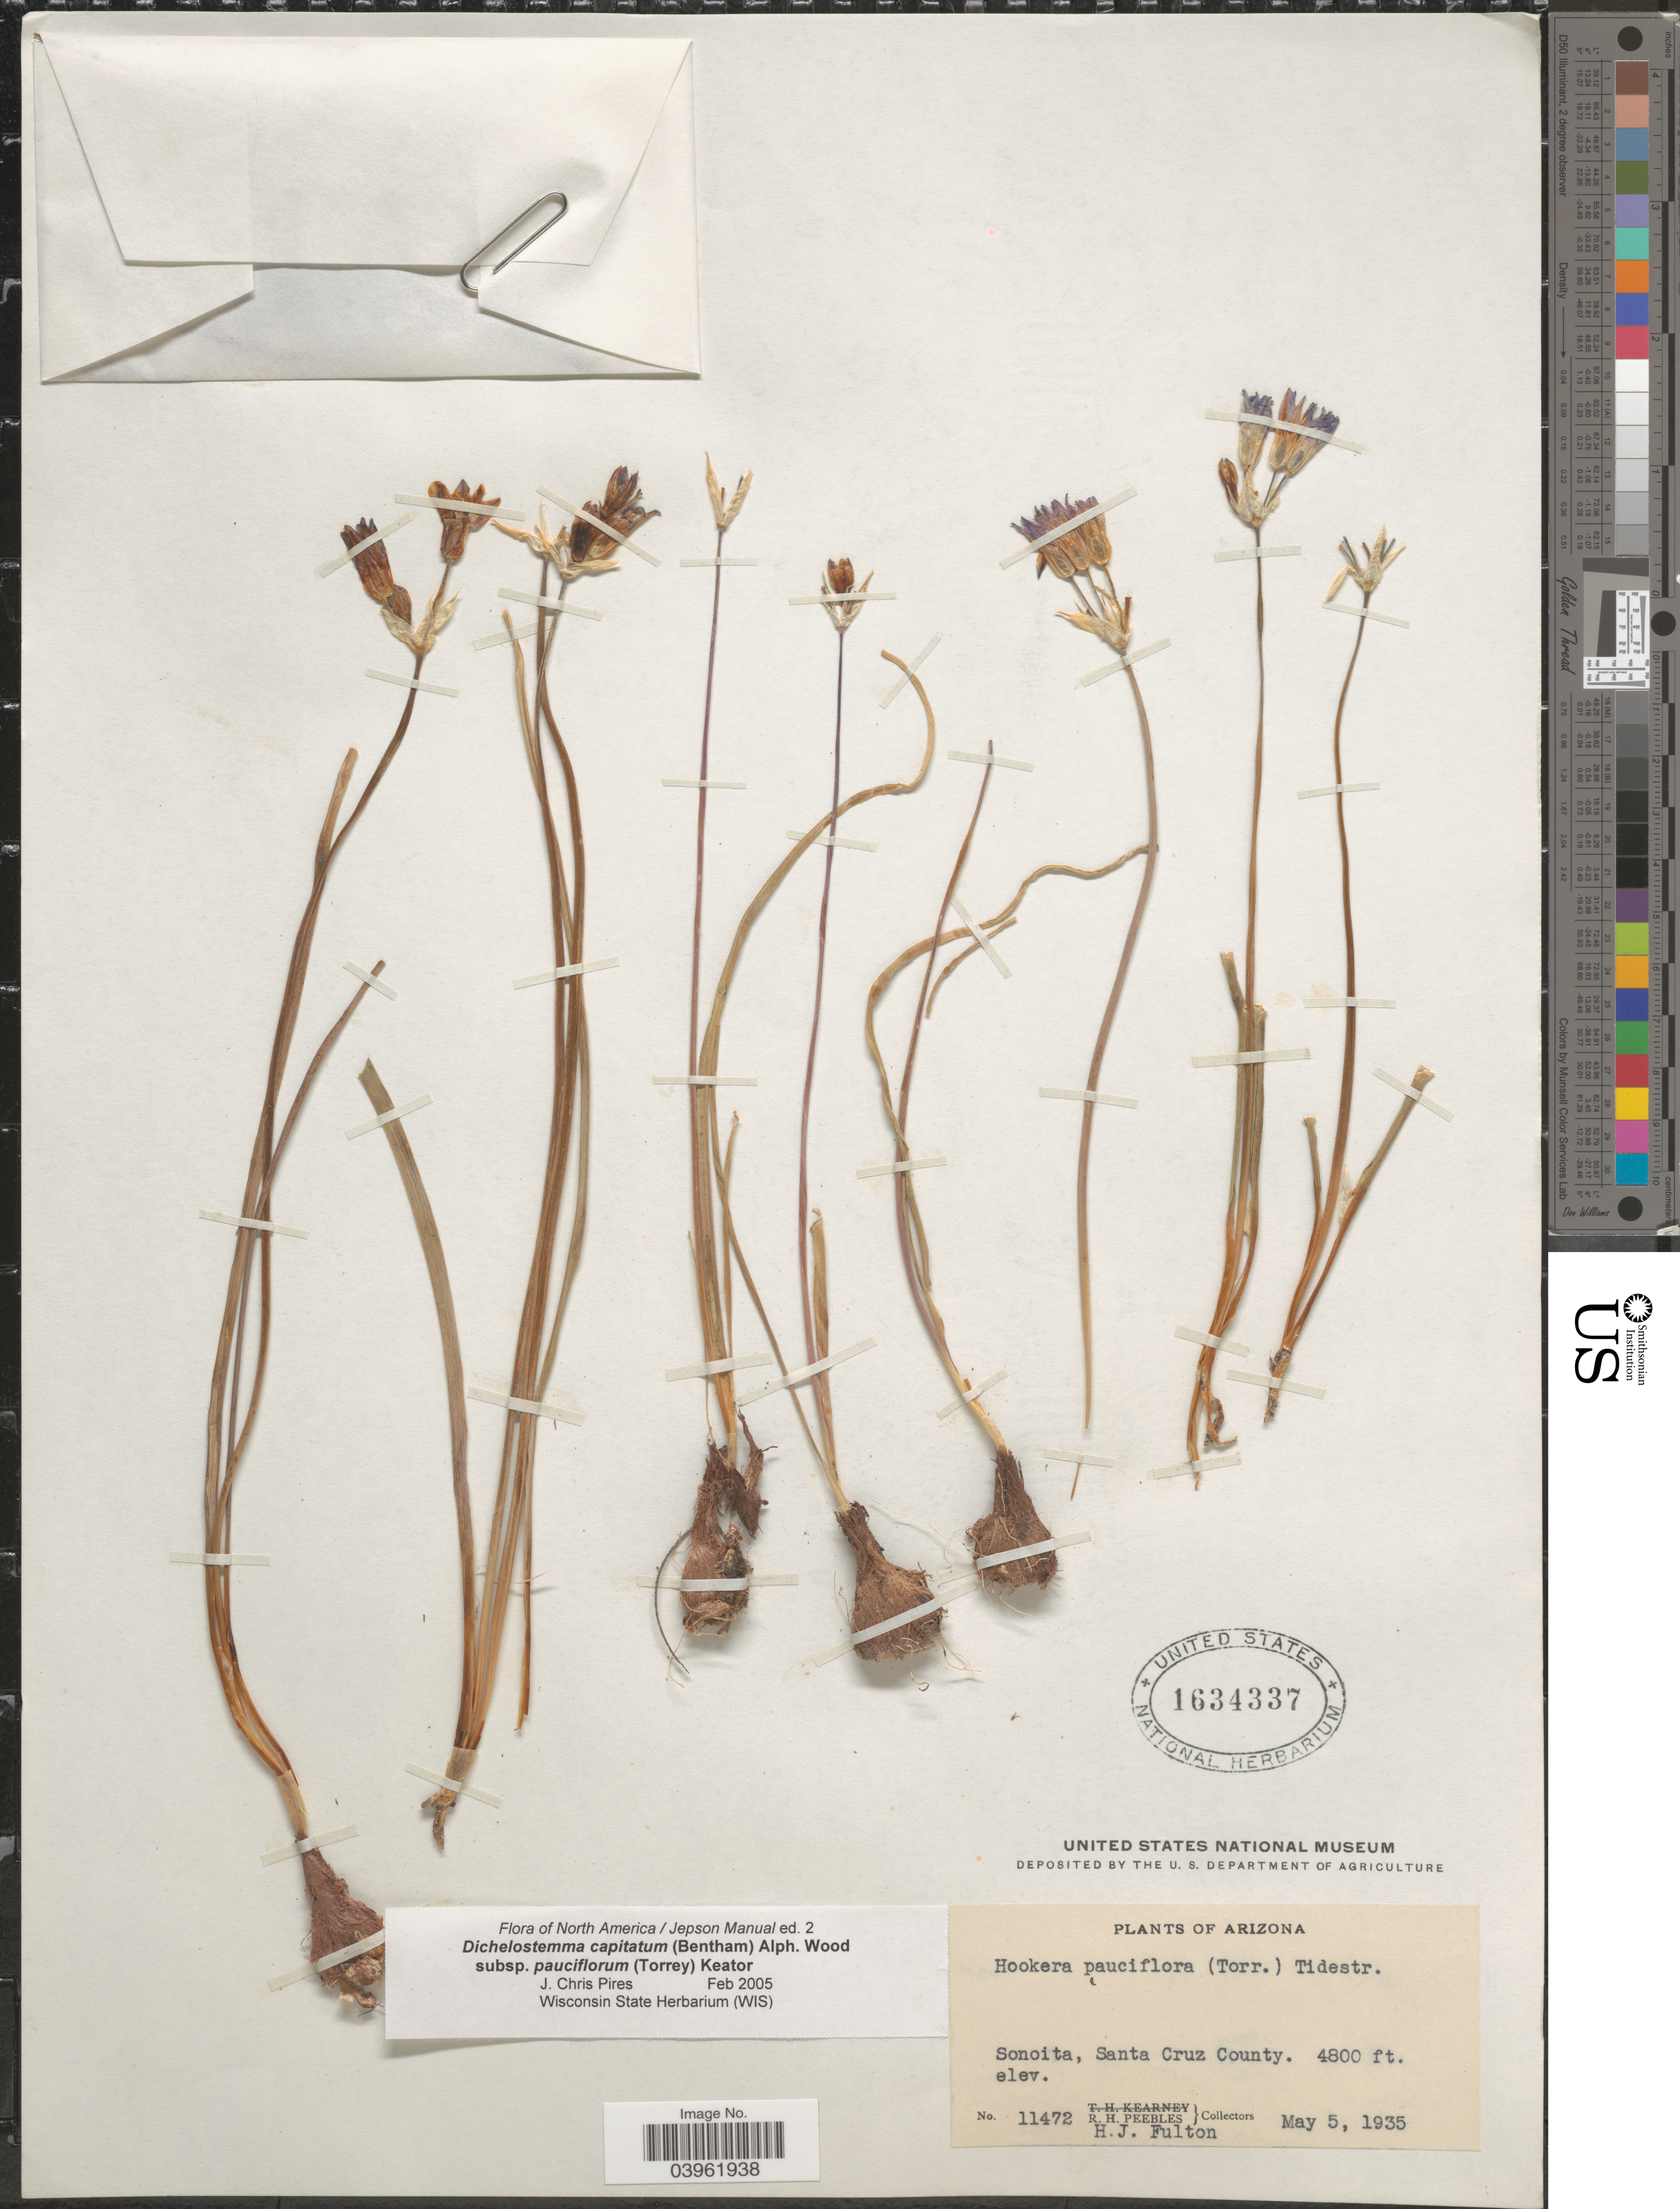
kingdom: Plantae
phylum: Tracheophyta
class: Liliopsida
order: Asparagales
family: Asparagaceae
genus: Dichelostemma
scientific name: Dichelostemma capitatum subsp. pauciflorum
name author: (Torr.) Keator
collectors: R. H. Peebles & H. Fulton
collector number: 11472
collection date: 1935-05-05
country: United States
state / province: Arizona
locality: Sonoita, Santa Cruz County.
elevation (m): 1463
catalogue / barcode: US 1634337